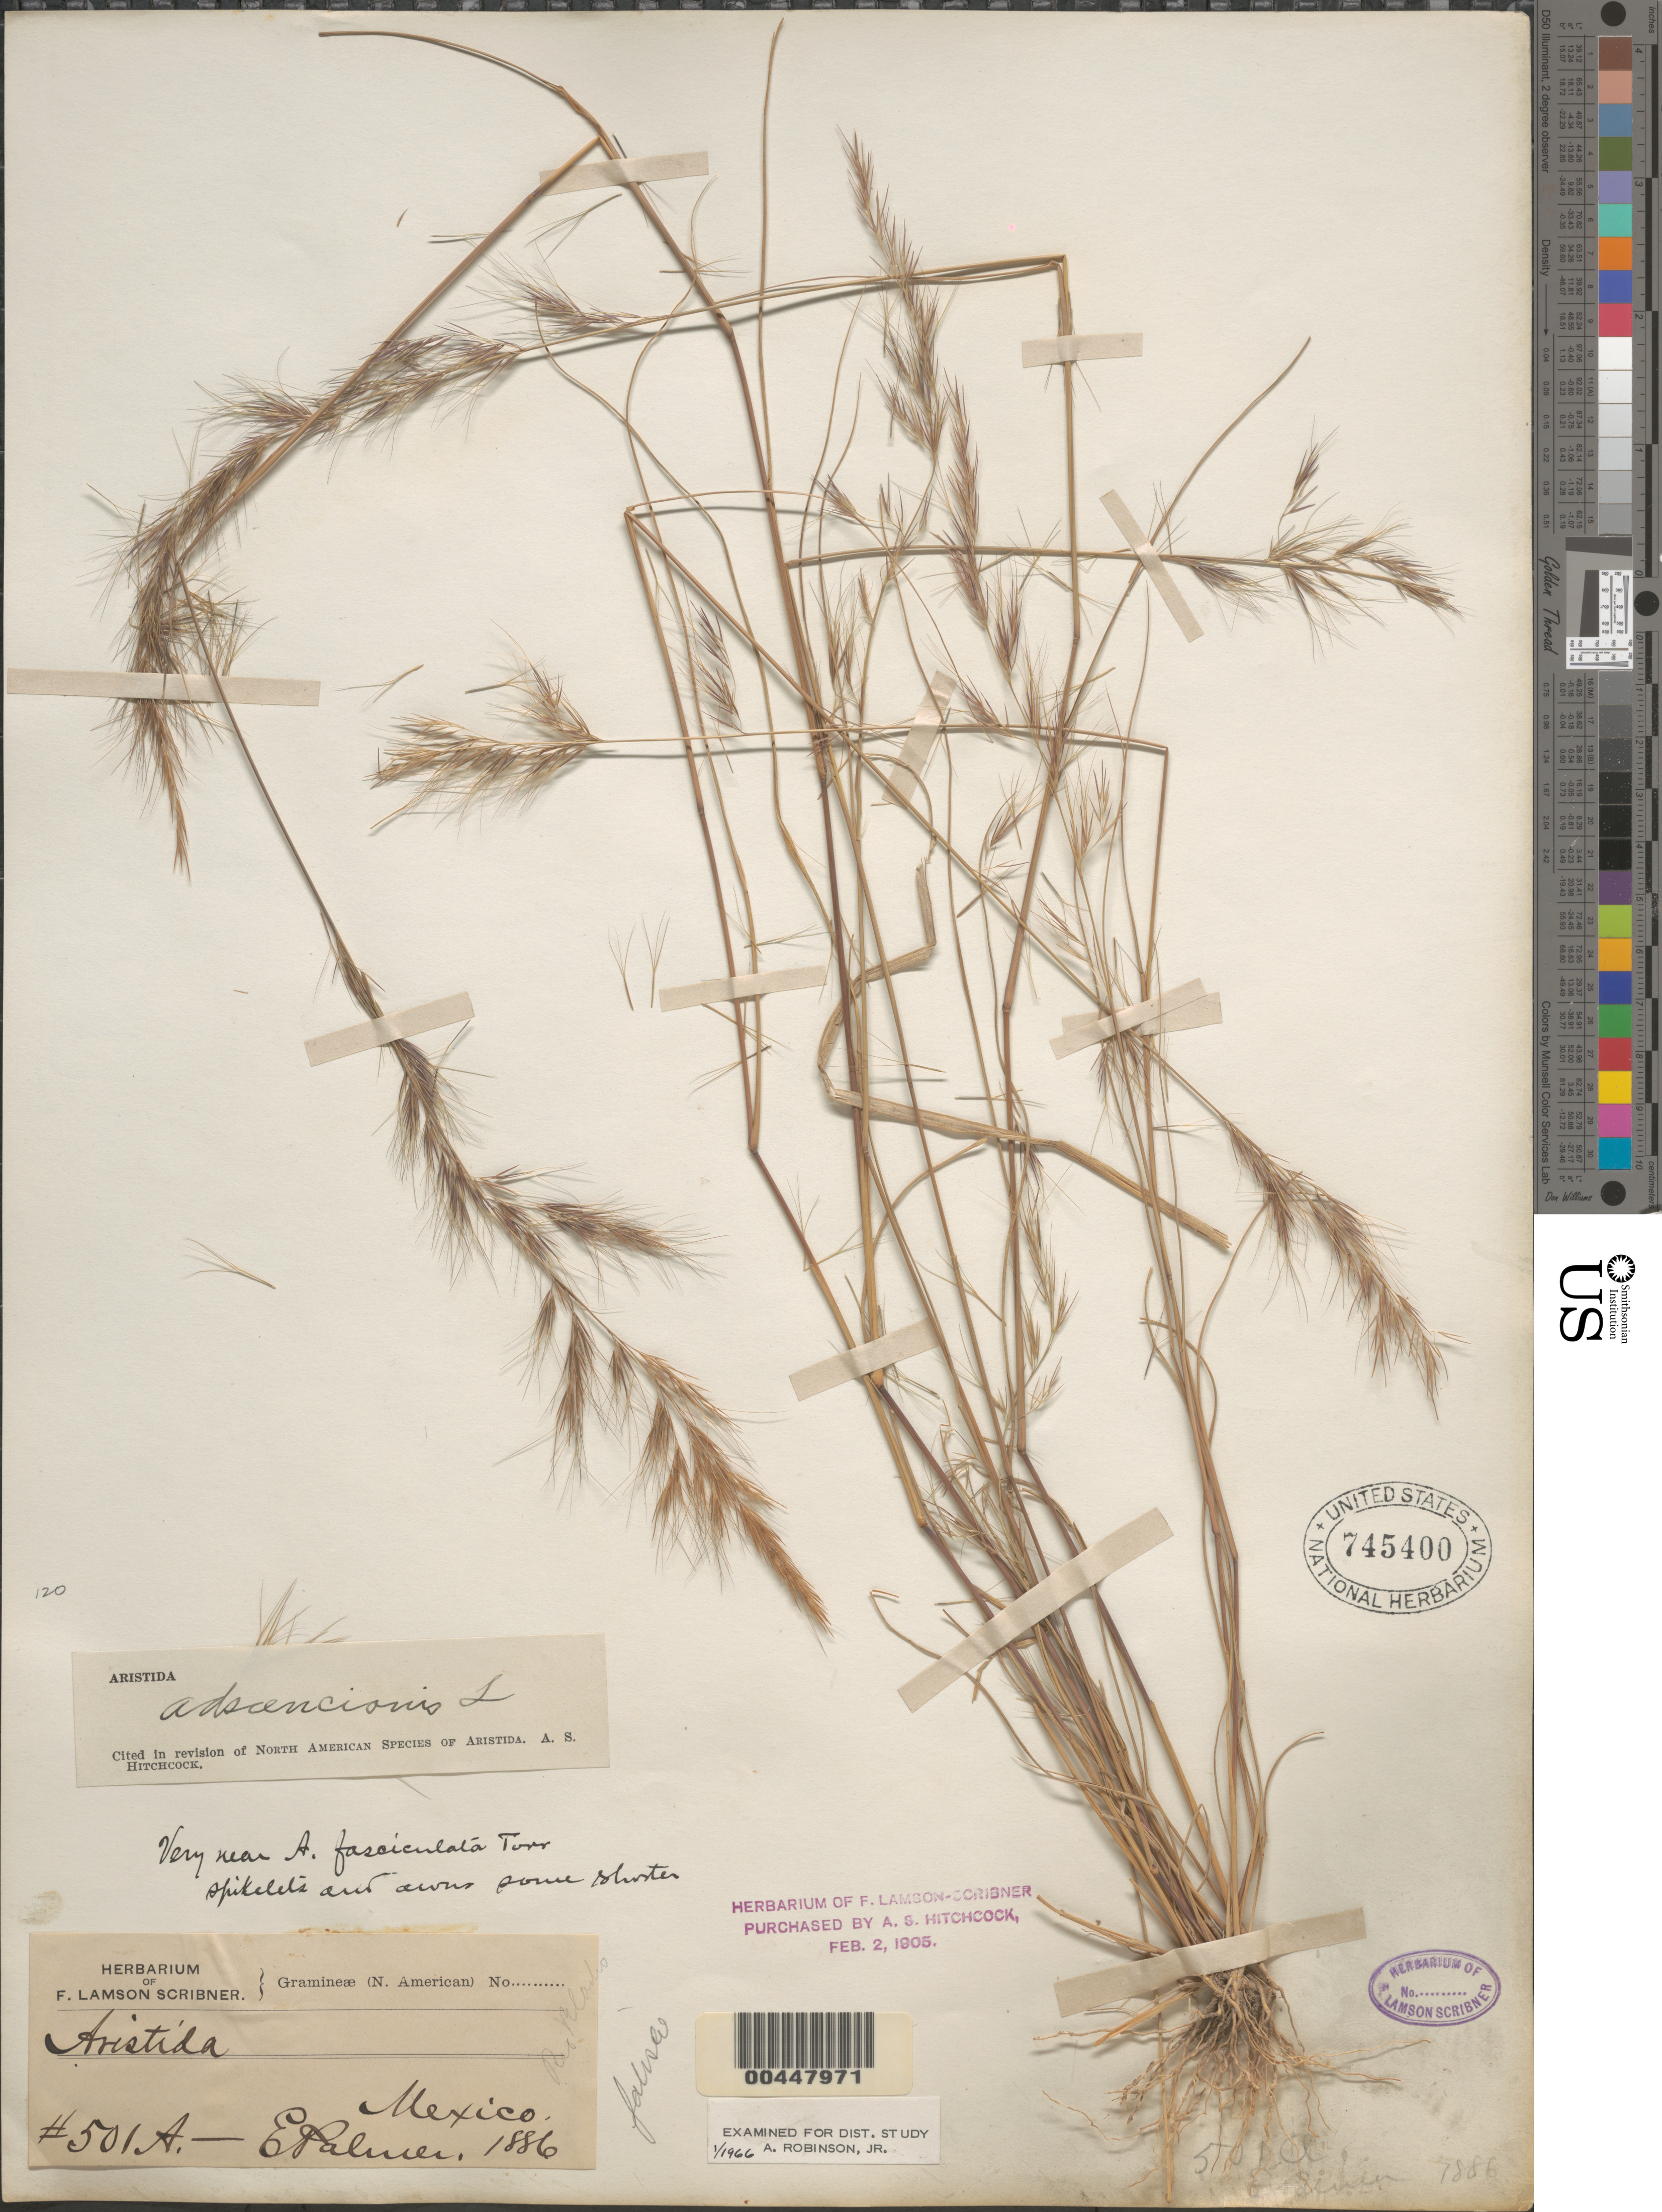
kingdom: Plantae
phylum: Tracheophyta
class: Liliopsida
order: Poales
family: Poaceae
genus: Aristida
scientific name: Aristida adscensionis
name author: L.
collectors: E. Palmer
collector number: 501a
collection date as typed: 1886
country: Mexico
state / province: Durango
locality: San Ramon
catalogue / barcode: US 745400